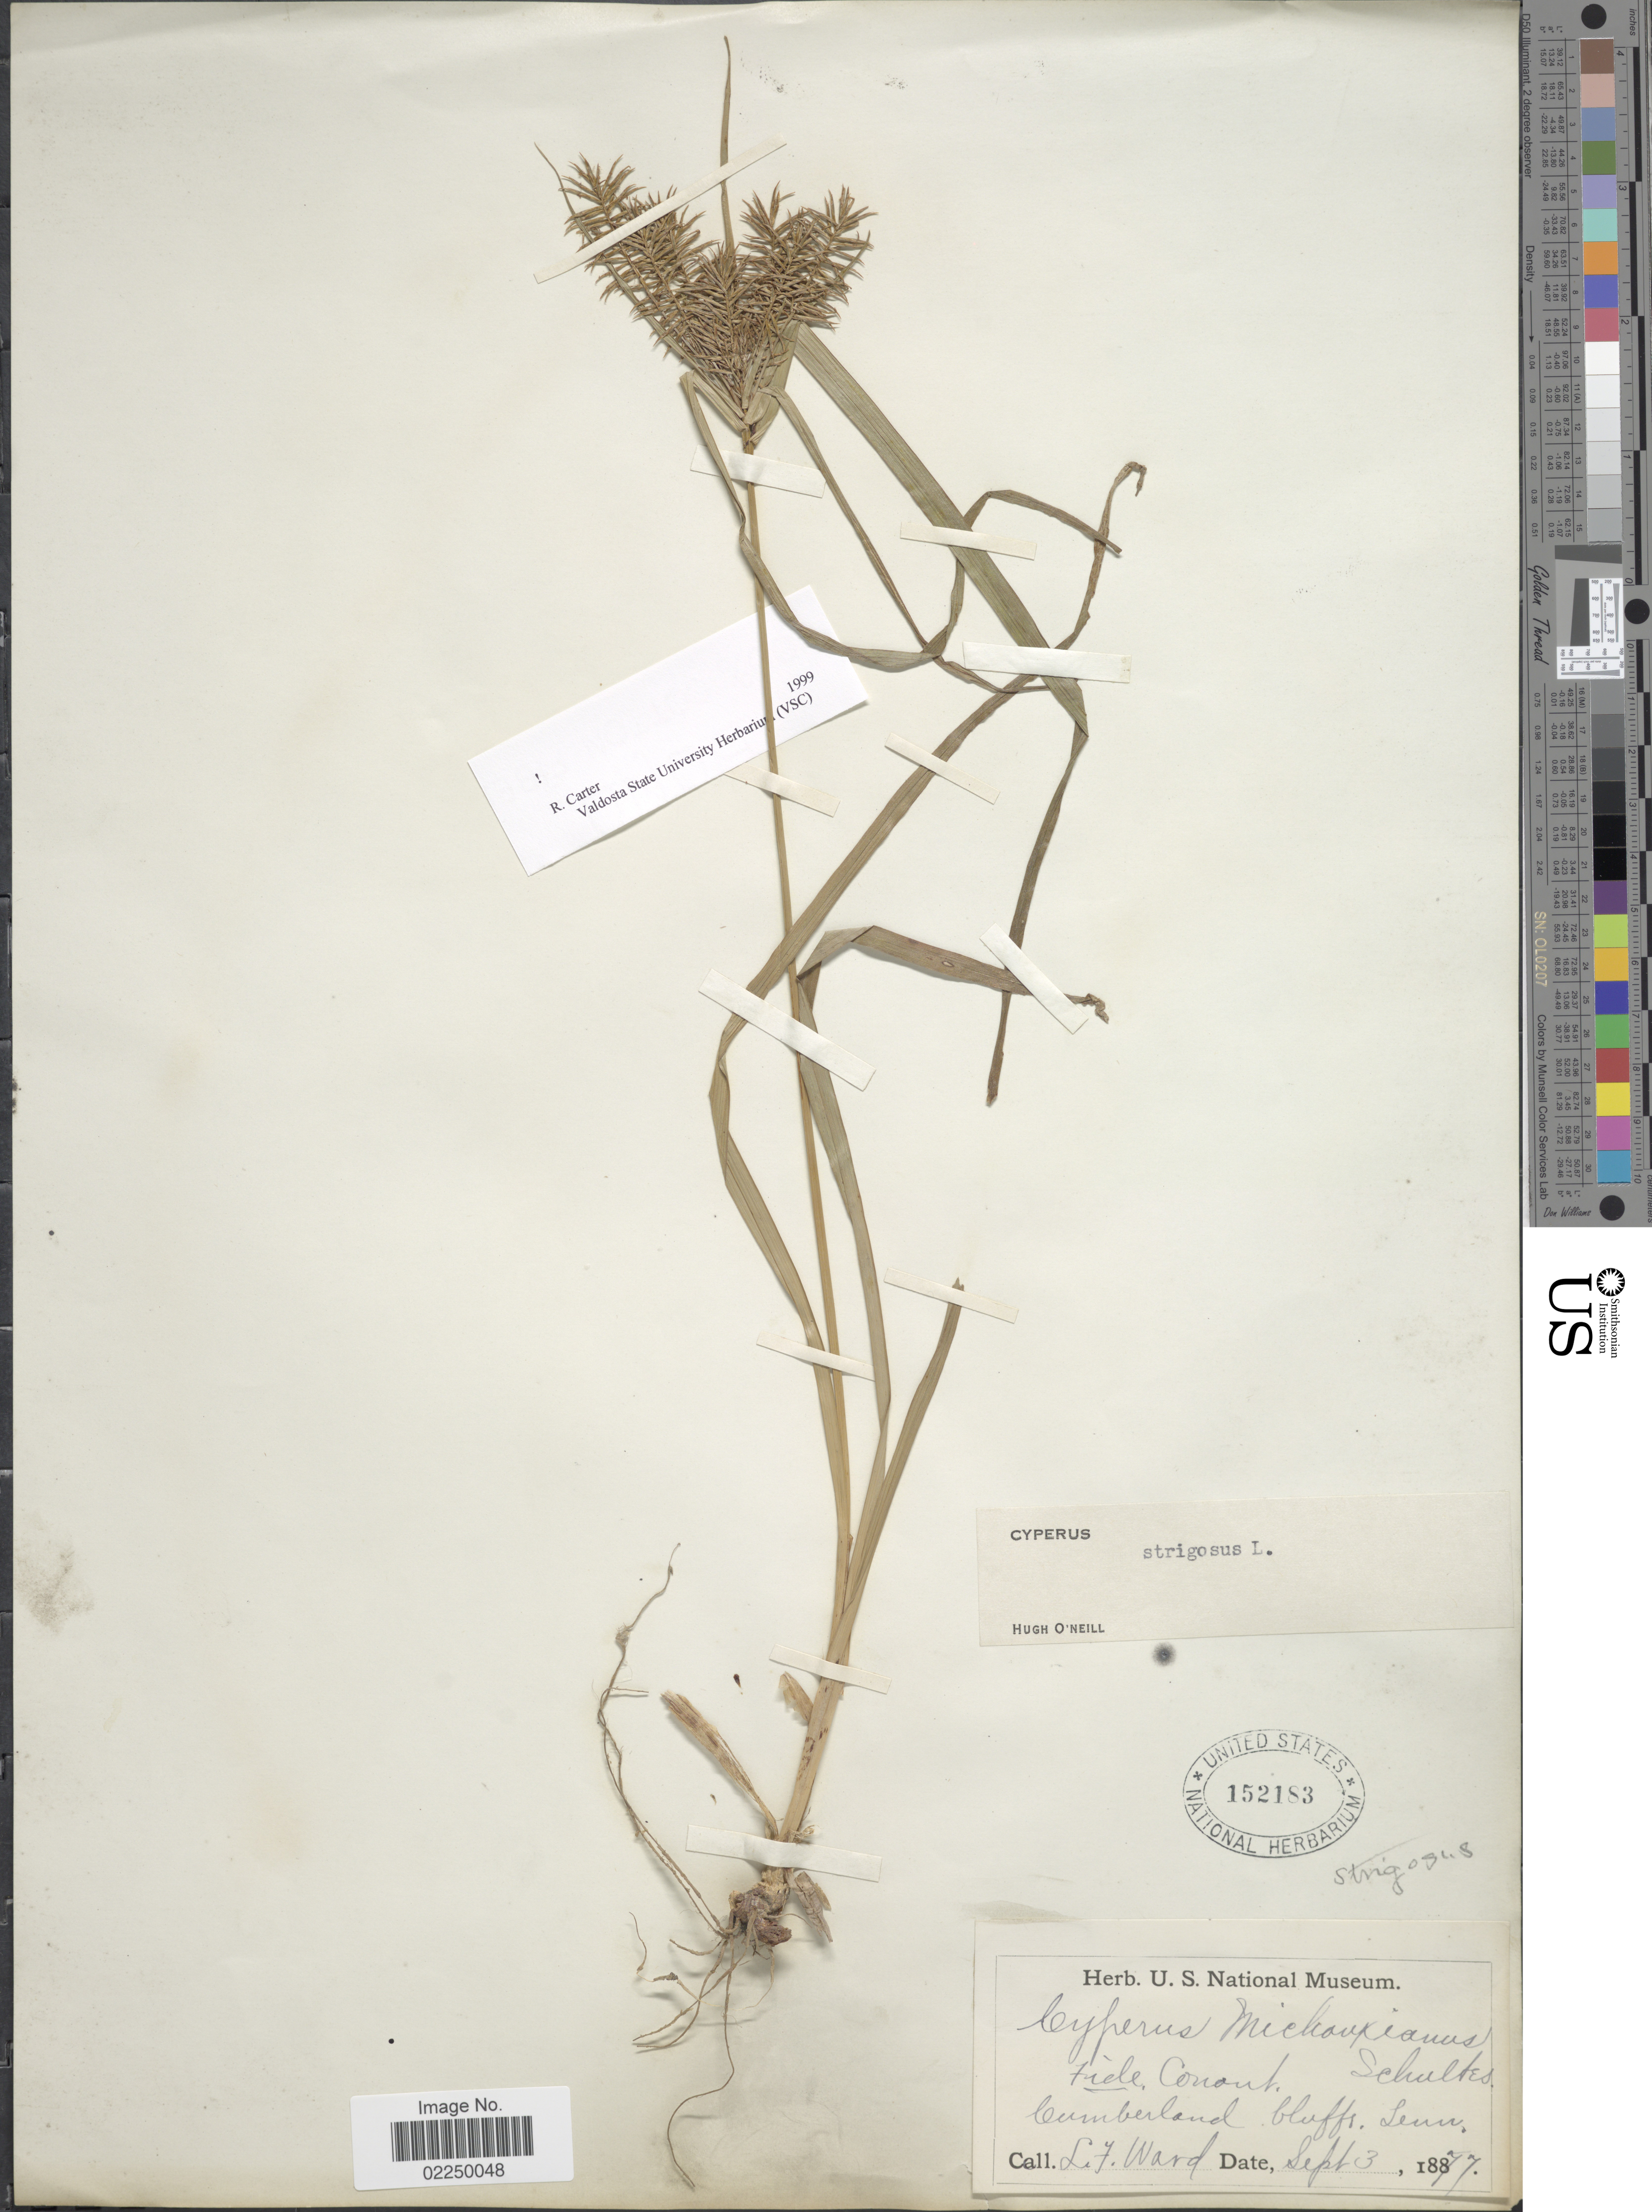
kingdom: Plantae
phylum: Tracheophyta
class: Liliopsida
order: Poales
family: Cyperaceae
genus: Cyperus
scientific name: Cyperus strigosus L.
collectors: L. Ward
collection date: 1877-09-03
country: United States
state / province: Tennessee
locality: Cumberland, Bluffs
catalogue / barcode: US 152183